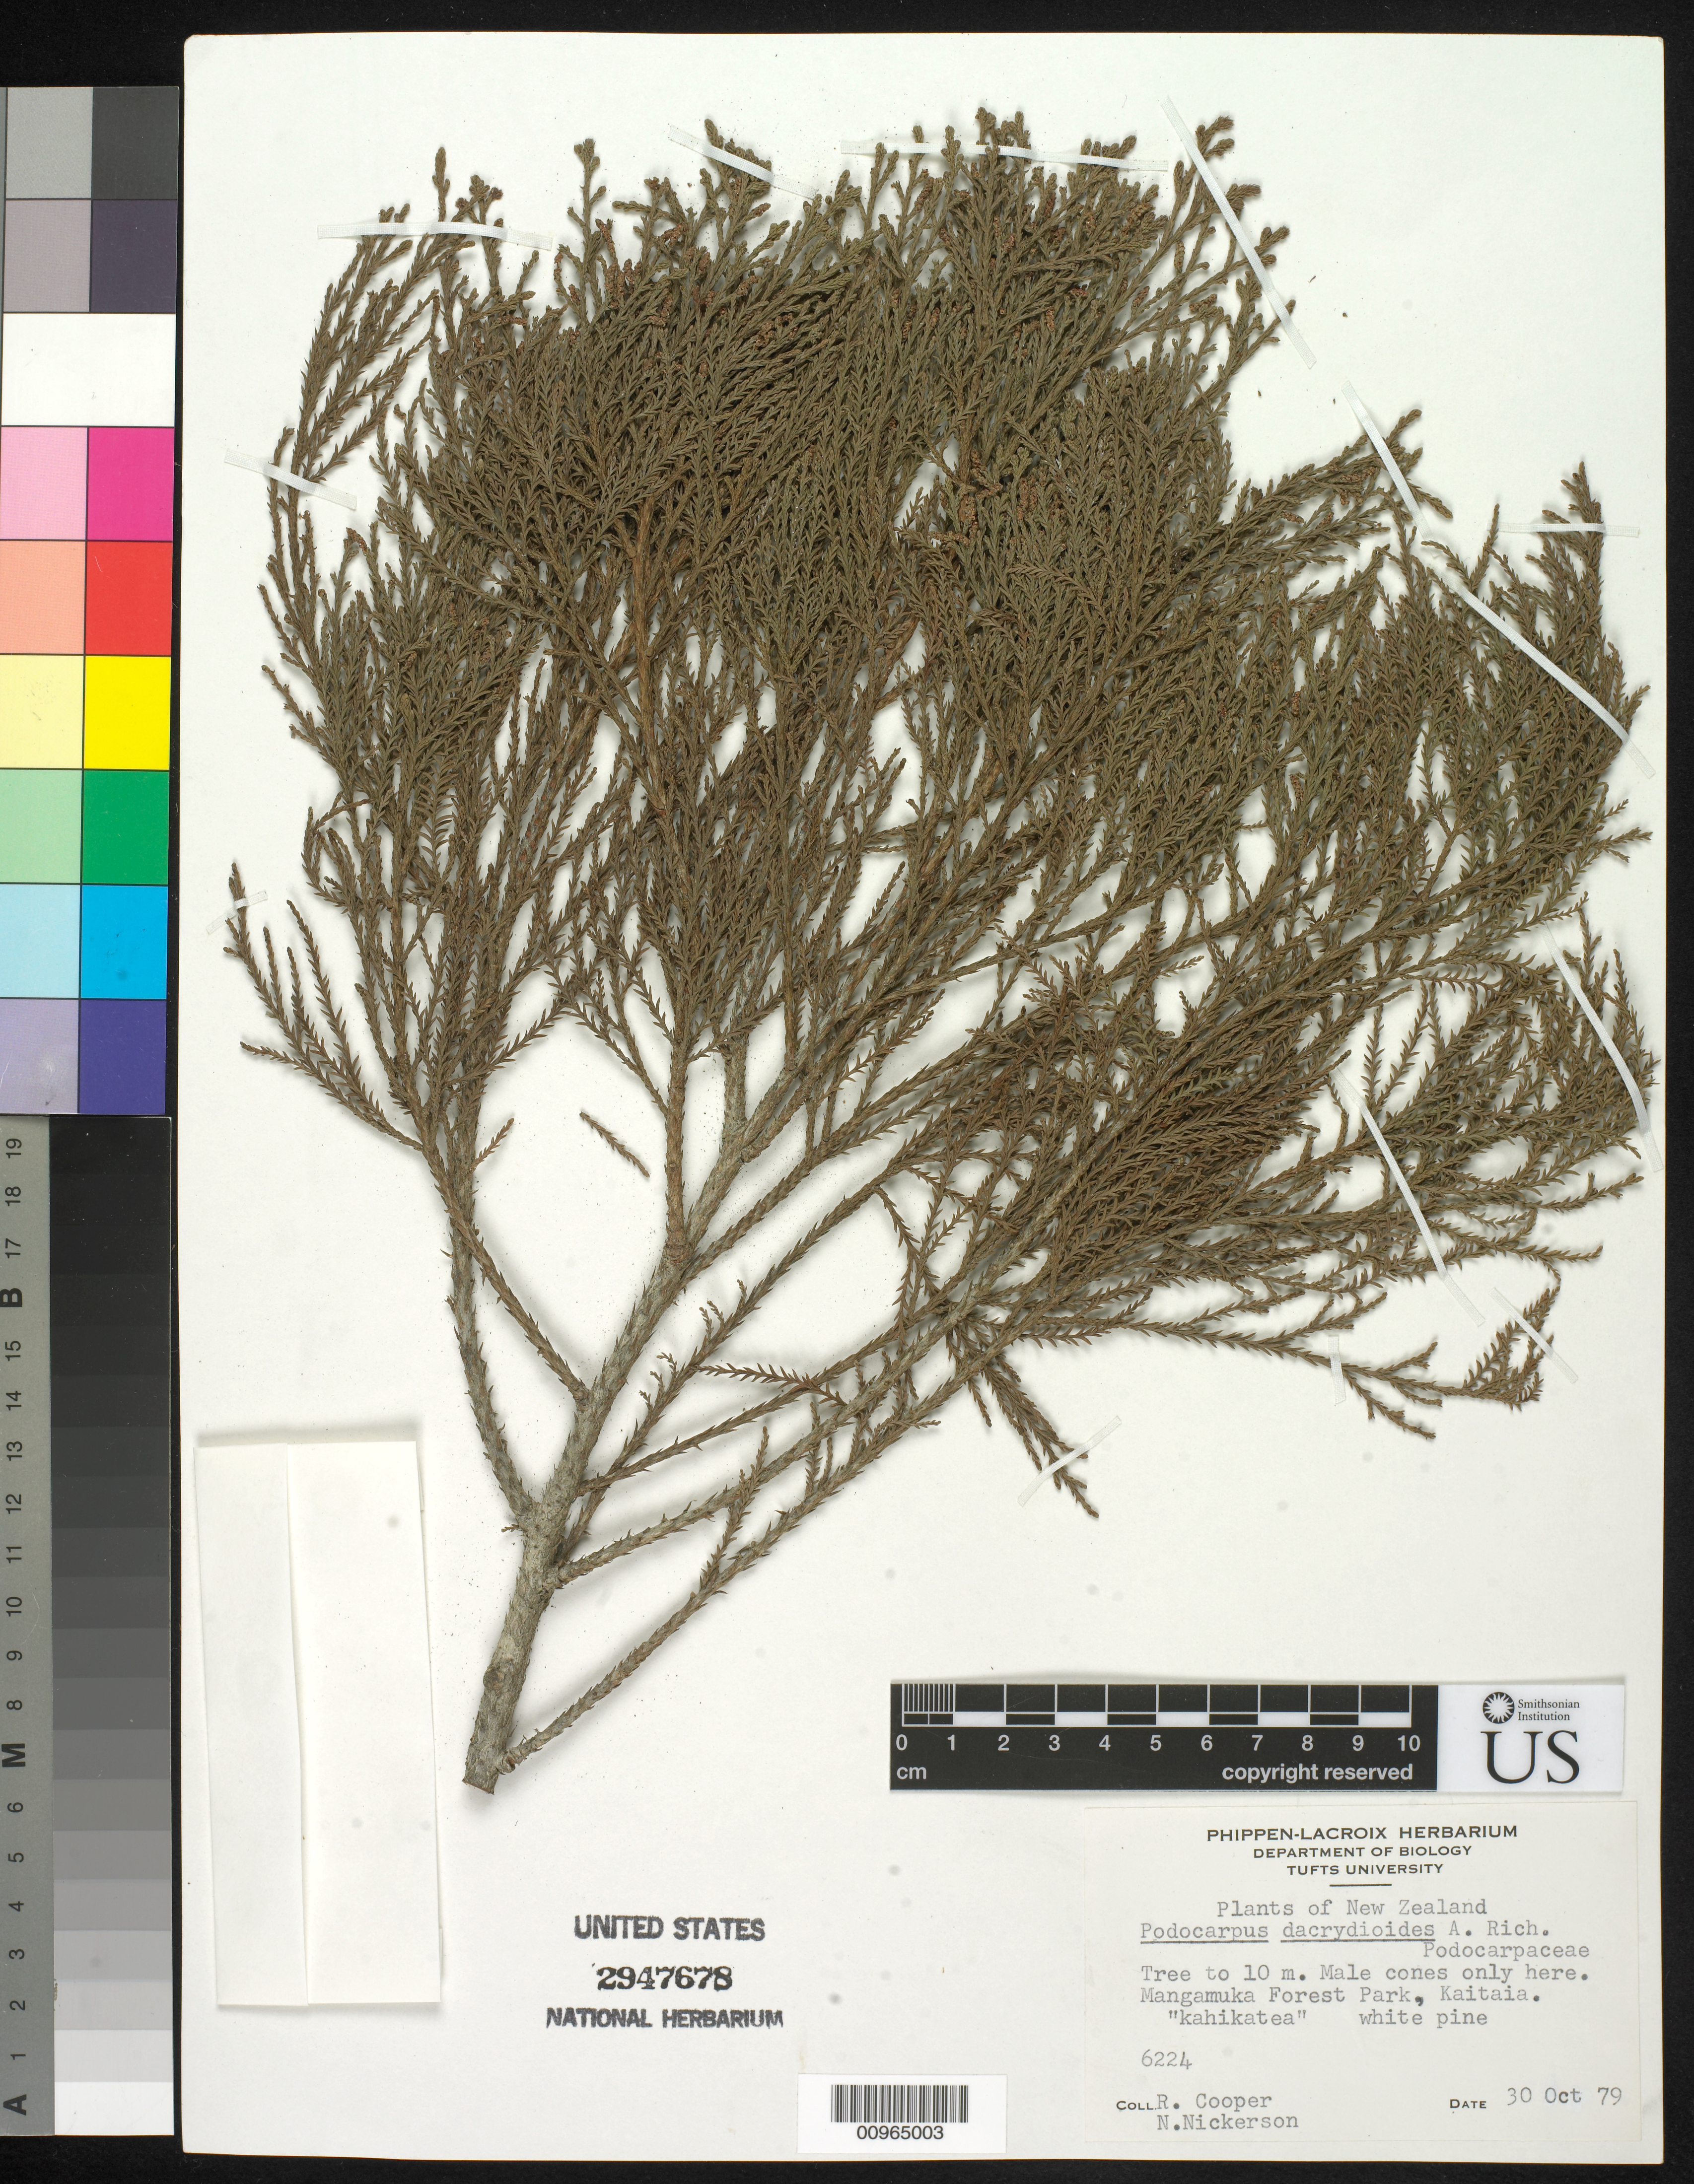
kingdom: Plantae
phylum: Tracheophyta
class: Pinopsida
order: Pinales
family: Podocarpaceae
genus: Podocarpus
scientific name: Podocarpus dacrydioides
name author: A. Rich.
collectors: R. Cooper & N. Nickerson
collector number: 6224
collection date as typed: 30 Oct 1979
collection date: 1979-10-30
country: New Zealand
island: New Zealand I.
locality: Mangamuka Forest Park, Kaitaia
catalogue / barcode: US 2947678